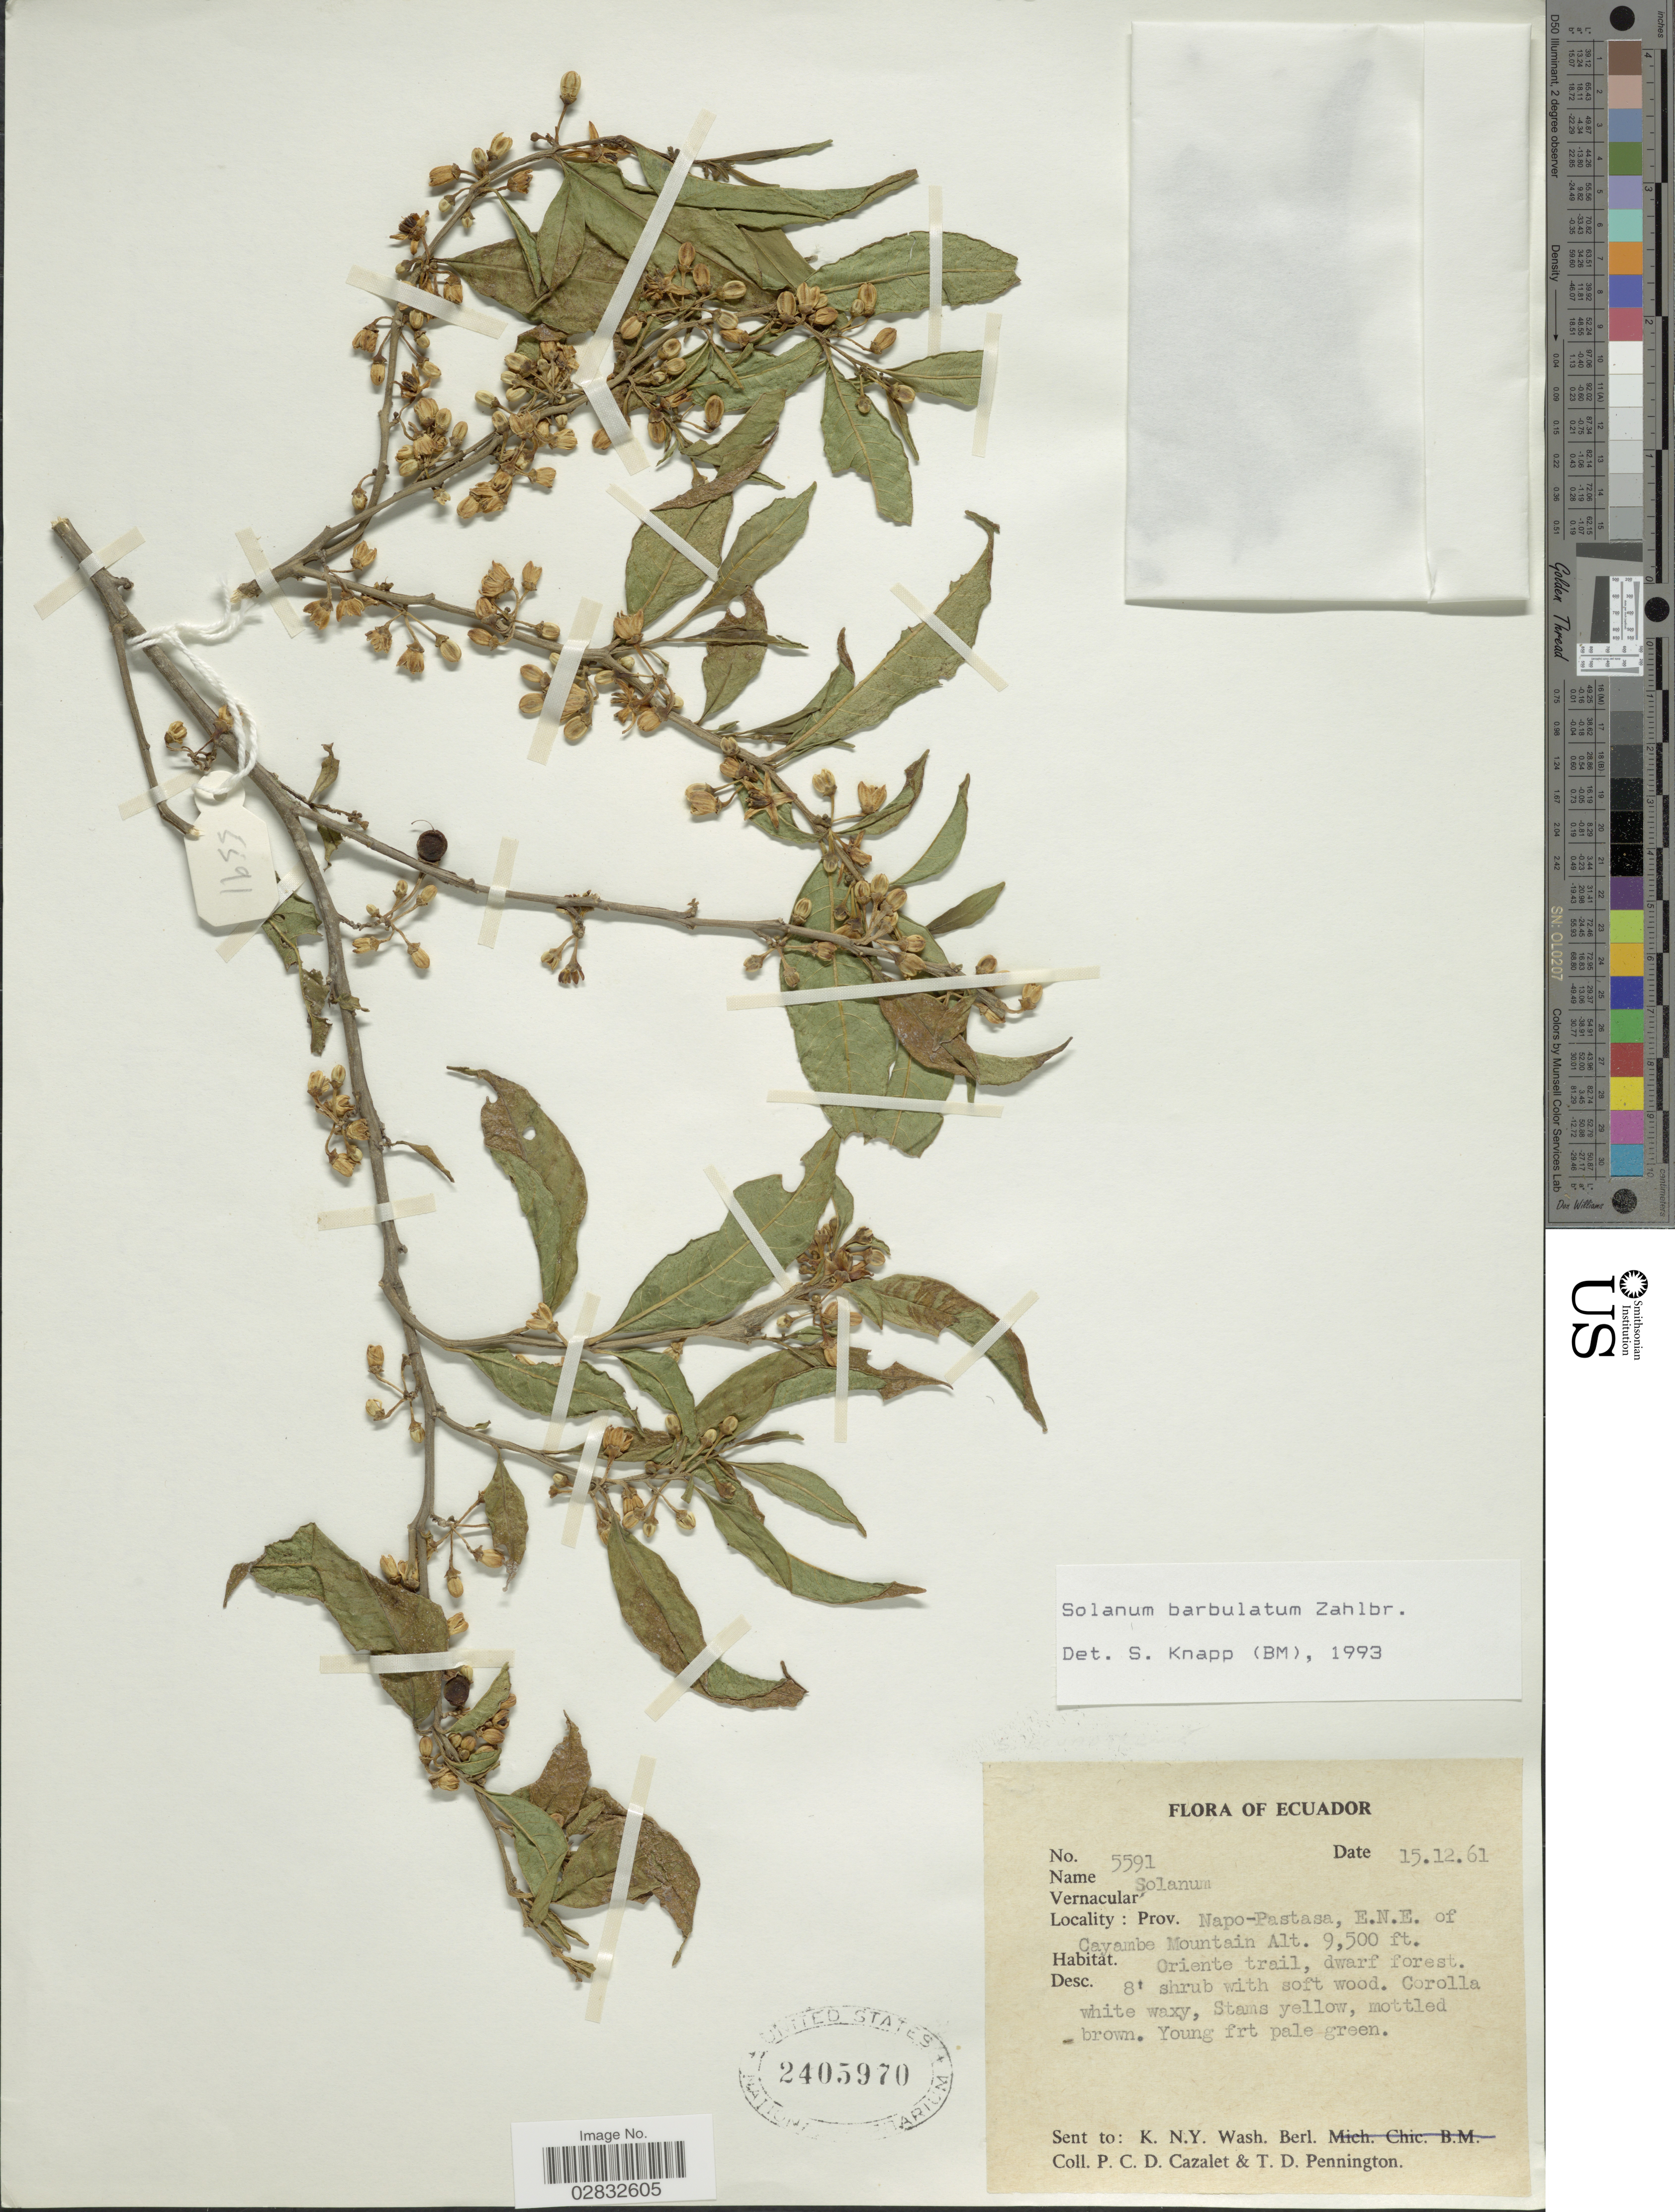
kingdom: Plantae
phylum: Tracheophyta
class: Magnoliopsida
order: Solanales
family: Solanaceae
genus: Solanum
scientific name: Solanum barbulatum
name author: Zahlbr.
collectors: P. C. D. Cazalet & T. D. Pennington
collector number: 5591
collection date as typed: Transcribed d/m/y: 15/12/61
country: Ecuador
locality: Prov. Napo-Pastaza, E.N.E. of Cayambe Mountain, Oriente trail.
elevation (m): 2896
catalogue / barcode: US 2405970